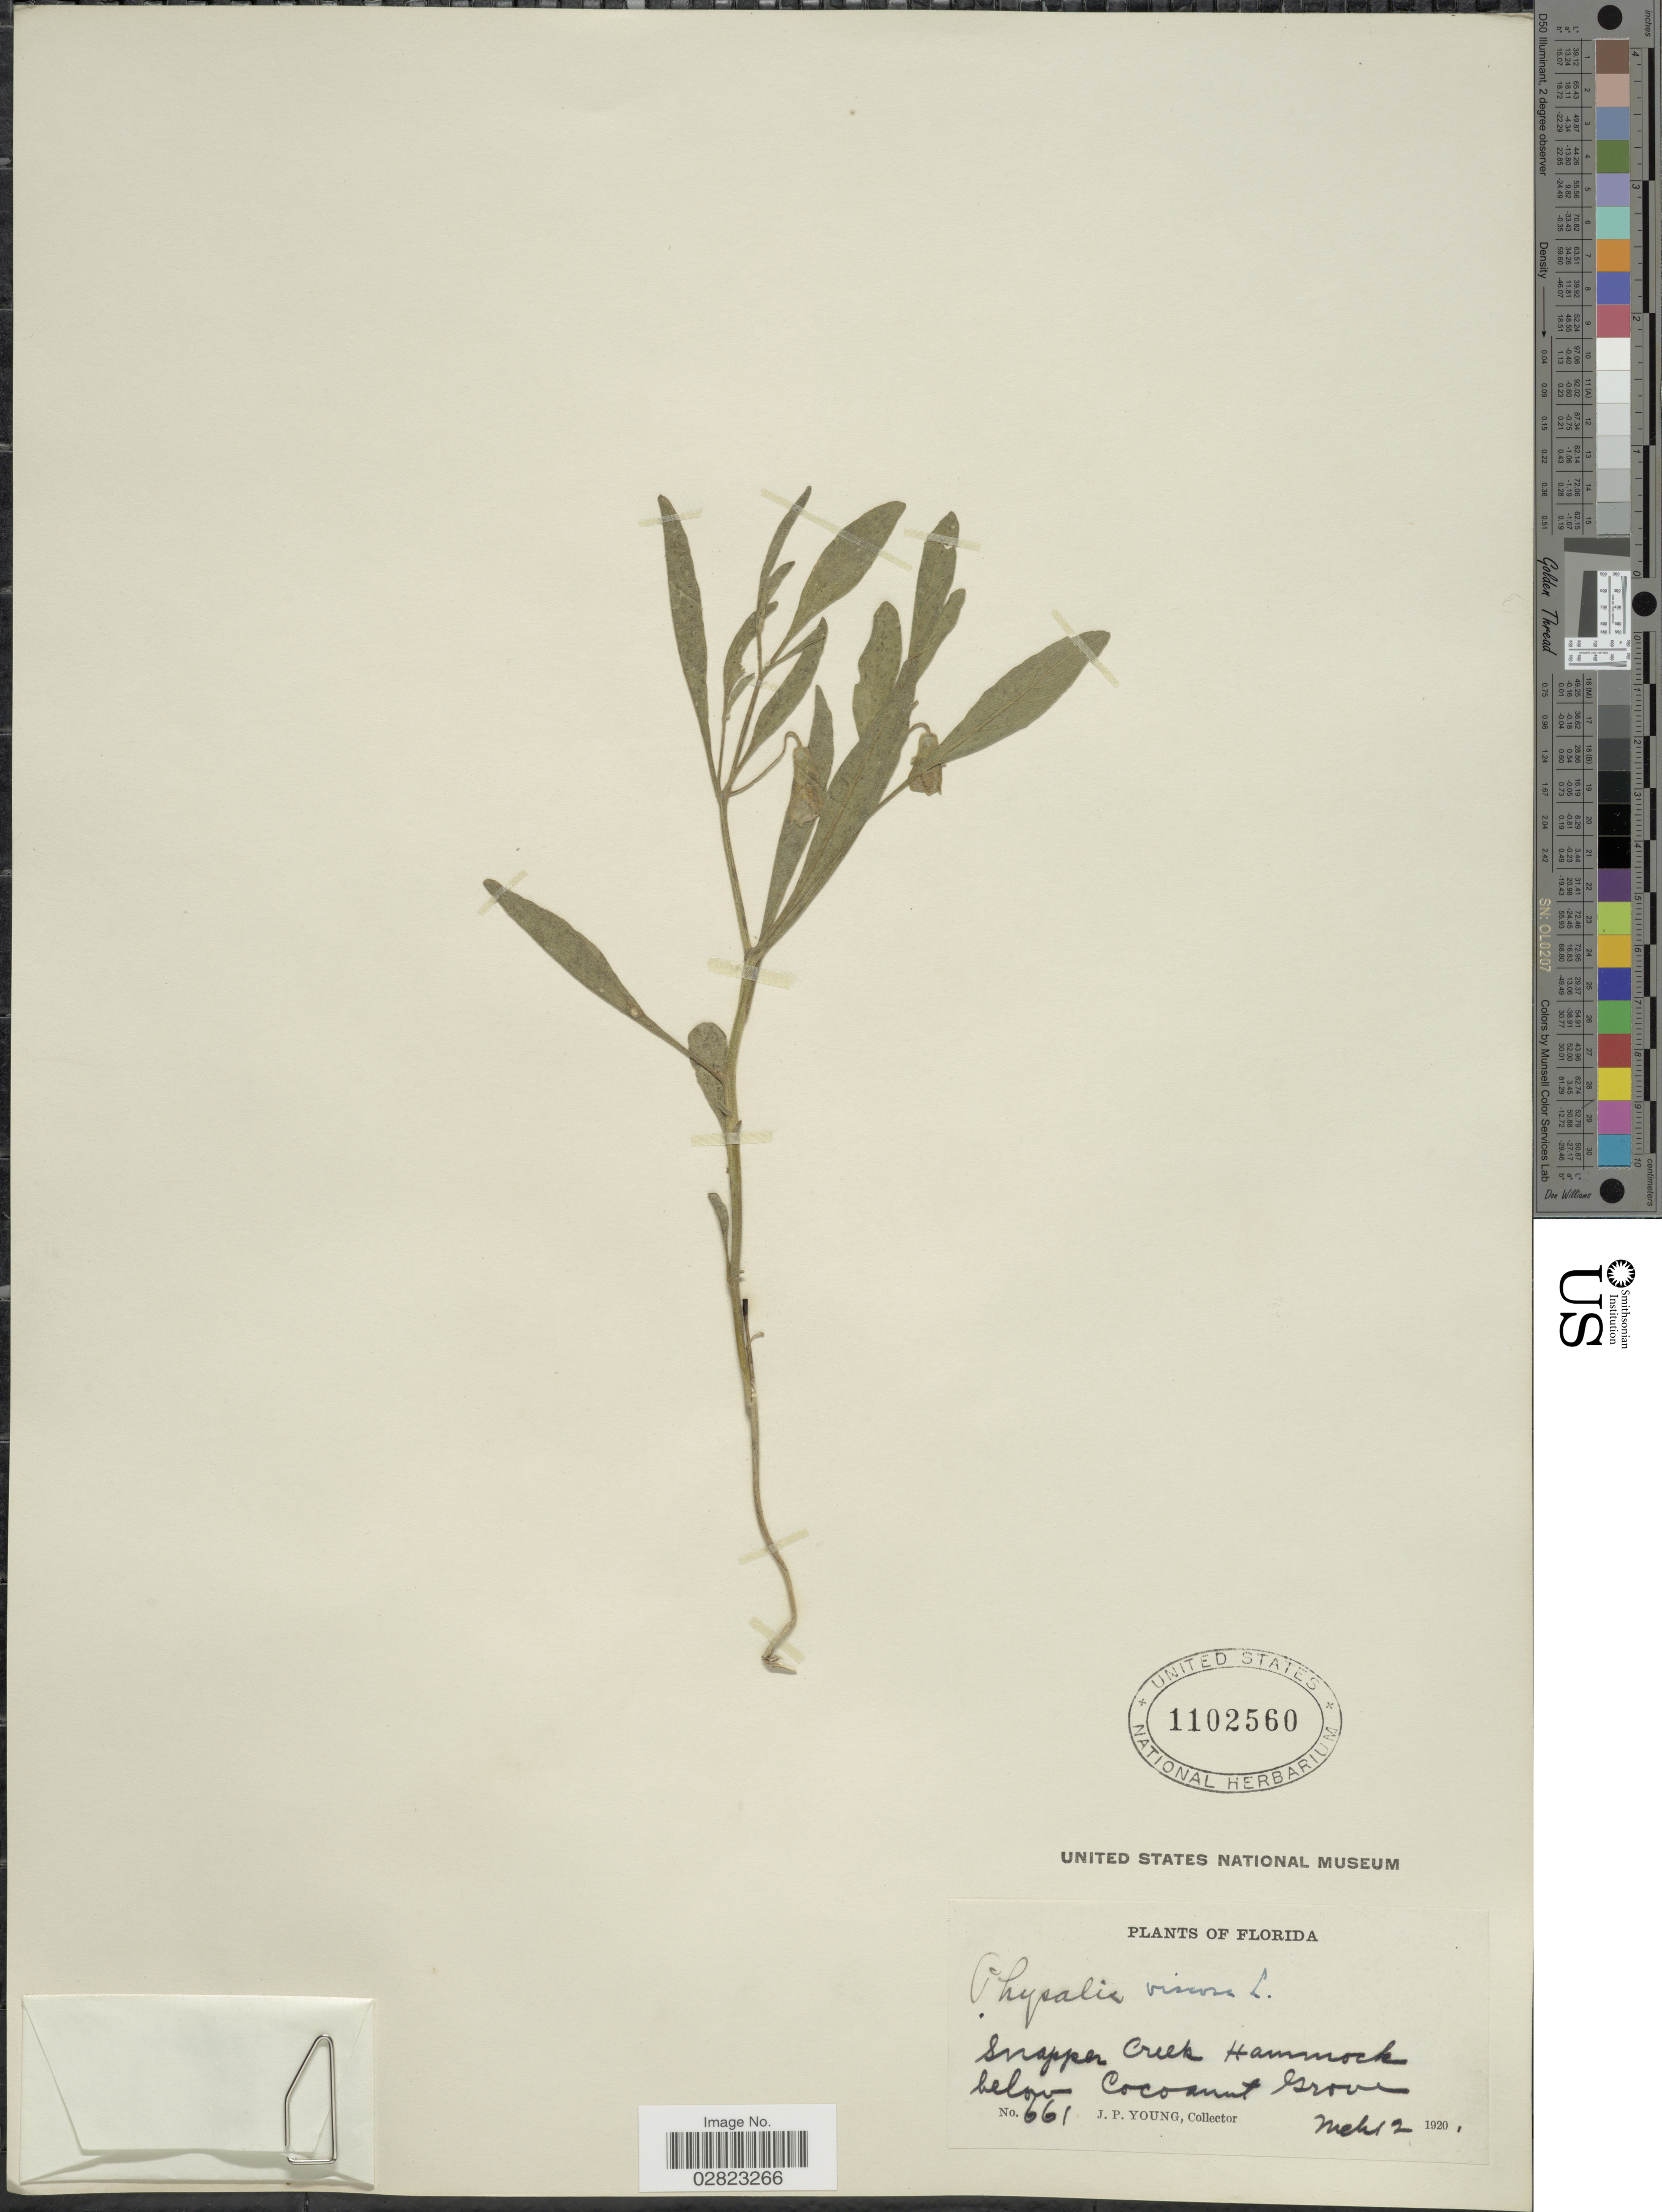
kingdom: Plantae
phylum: Tracheophyta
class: Magnoliopsida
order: Solanales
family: Solanaceae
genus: Physalis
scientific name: Physalis elliottii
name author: Kunze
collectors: J. P. Young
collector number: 661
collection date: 1920-03-02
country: United States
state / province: Florida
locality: Snapper Creek Hammock below Cocoanut Grove.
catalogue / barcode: US 1102560